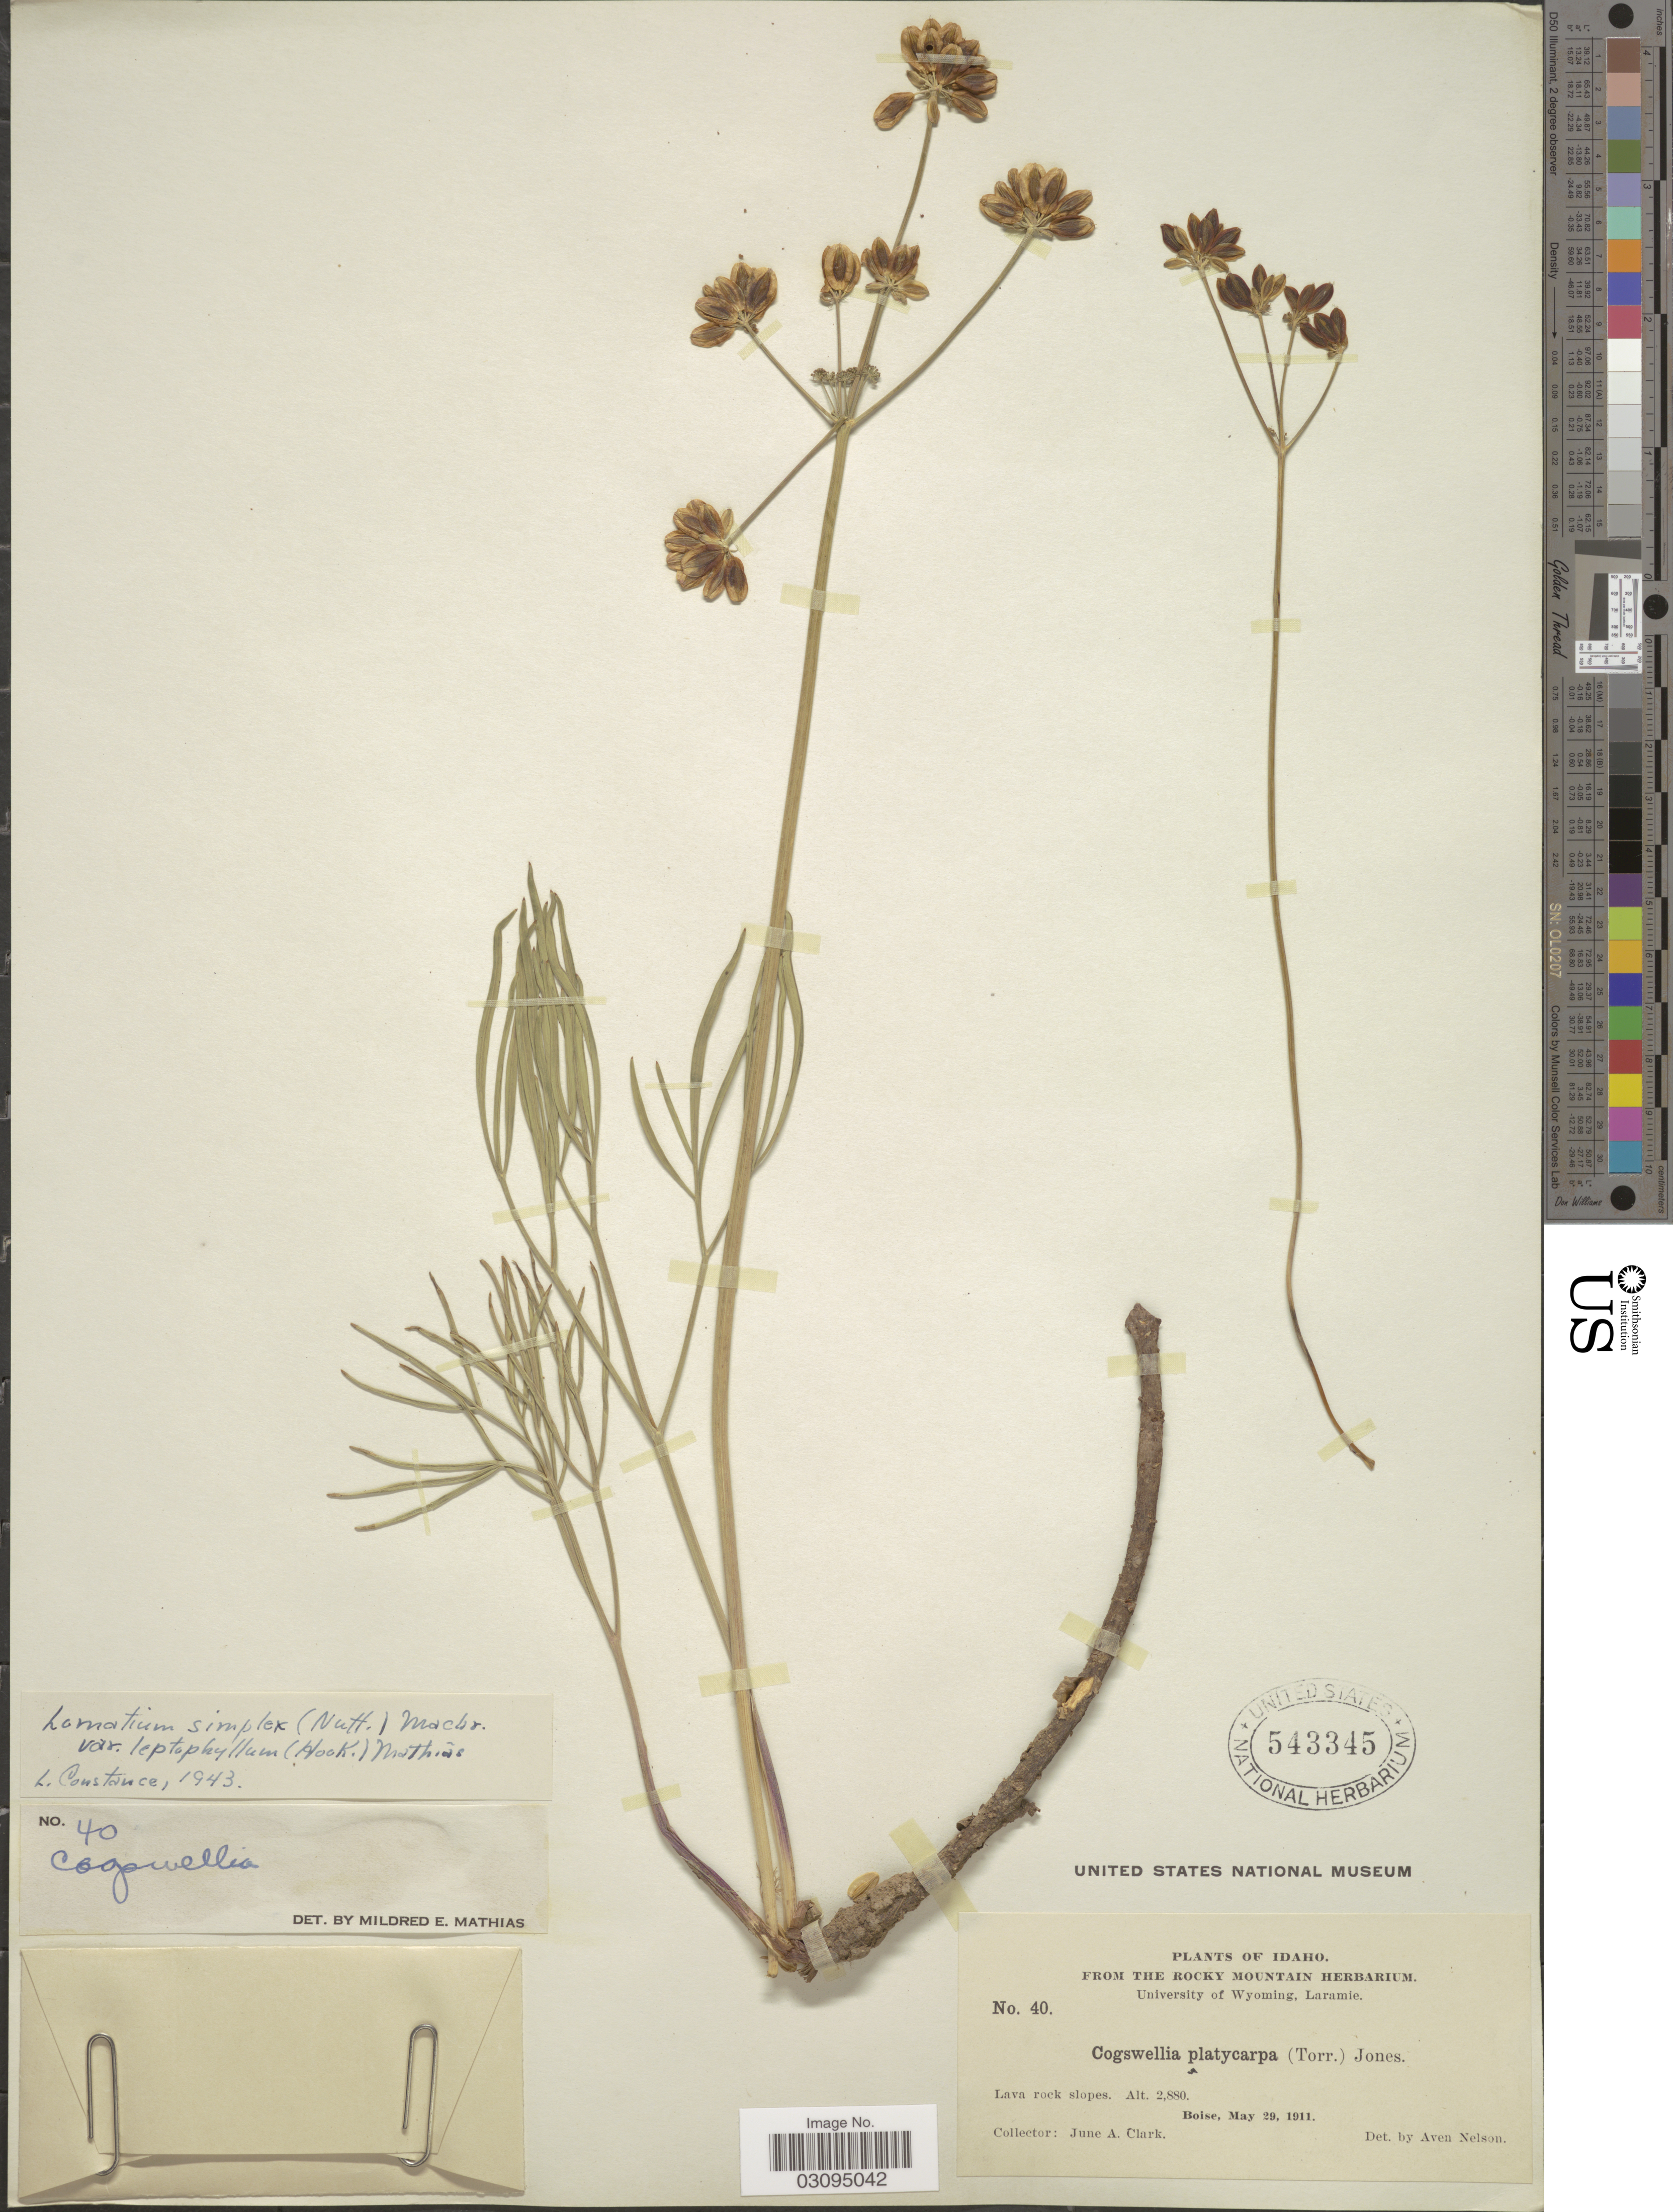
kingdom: Plantae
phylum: Tracheophyta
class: Magnoliopsida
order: Apiales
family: Apiaceae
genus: Lomatium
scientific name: Lomatium simplex var. leptophyllum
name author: (Hook.) Mathias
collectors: J. A. Clark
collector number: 40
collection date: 1911-05-29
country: United States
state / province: Idaho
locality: Boise.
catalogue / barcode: US 543345